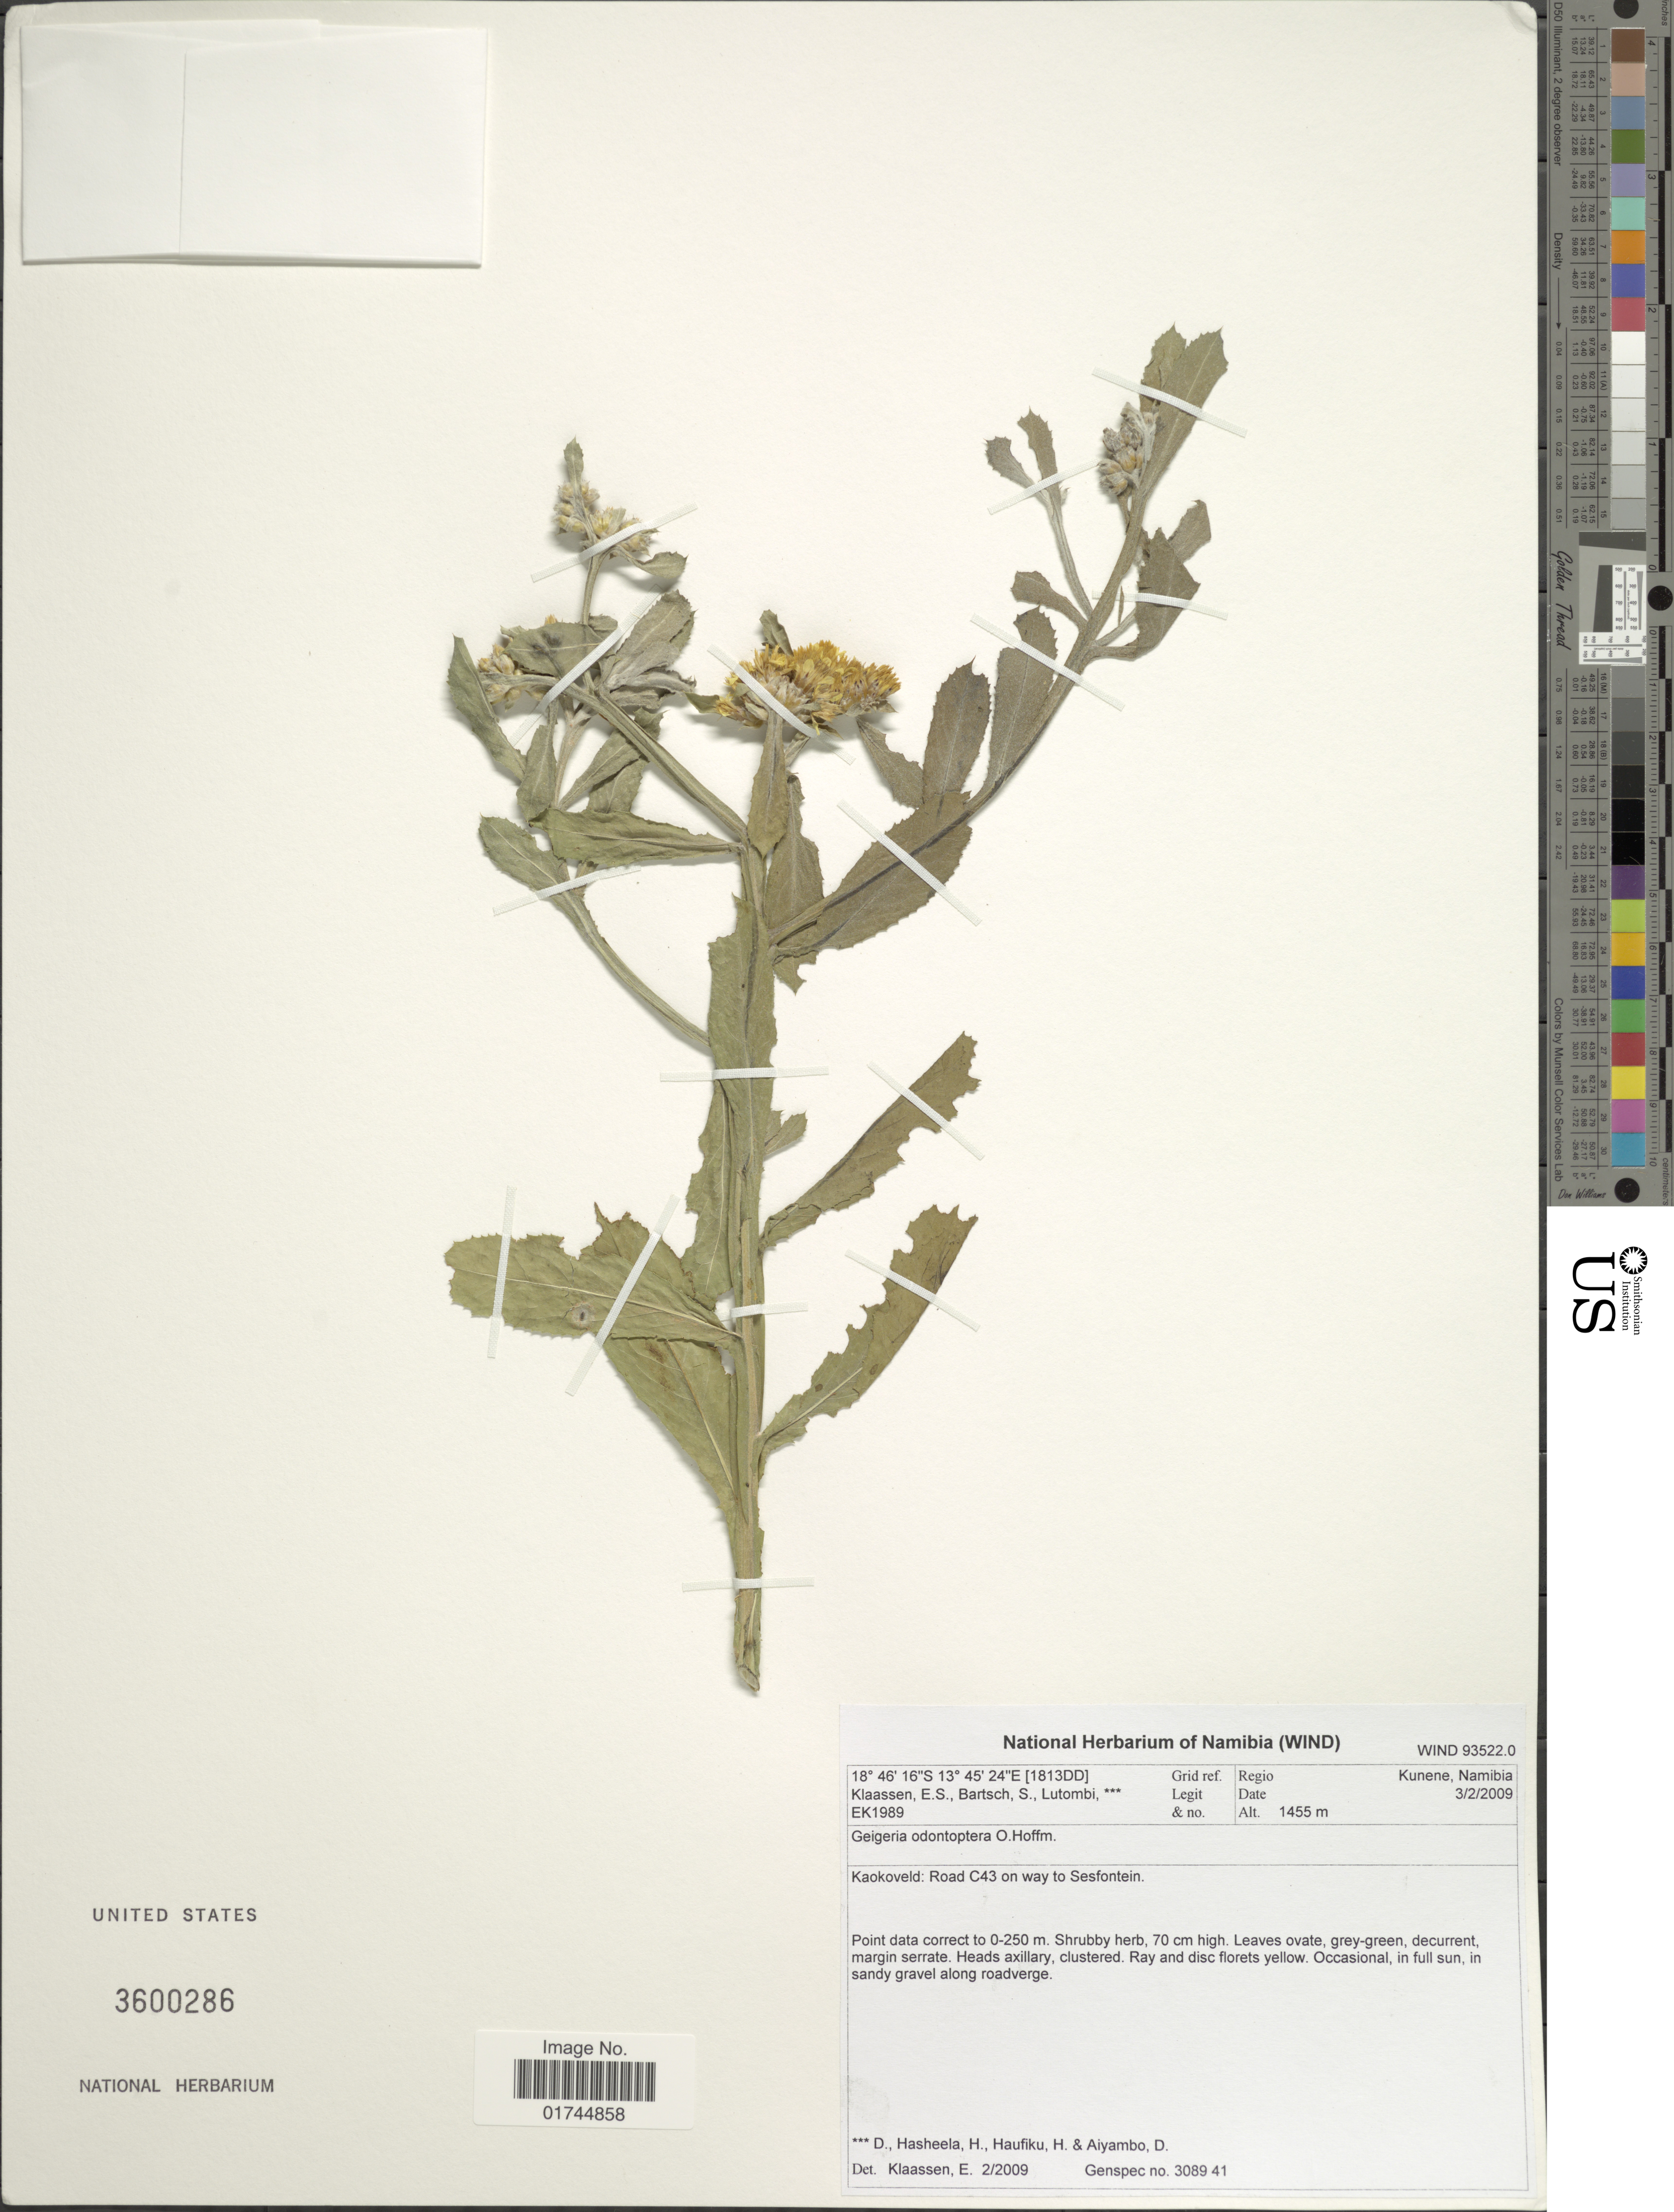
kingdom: Plantae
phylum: Tracheophyta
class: Magnoliopsida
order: Asterales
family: Asteraceae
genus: Geigeria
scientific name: Geigeria odontoptera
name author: O. Hoffm.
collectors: E. S. Klaassen, S. Bartsch, D. Lutombi, H. Hasheela & et al.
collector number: EK1989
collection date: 2009-02-03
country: Namibia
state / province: Kunene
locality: Koakveld: Road C43 on way to Sesfontein.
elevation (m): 1455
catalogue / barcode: US 3600286